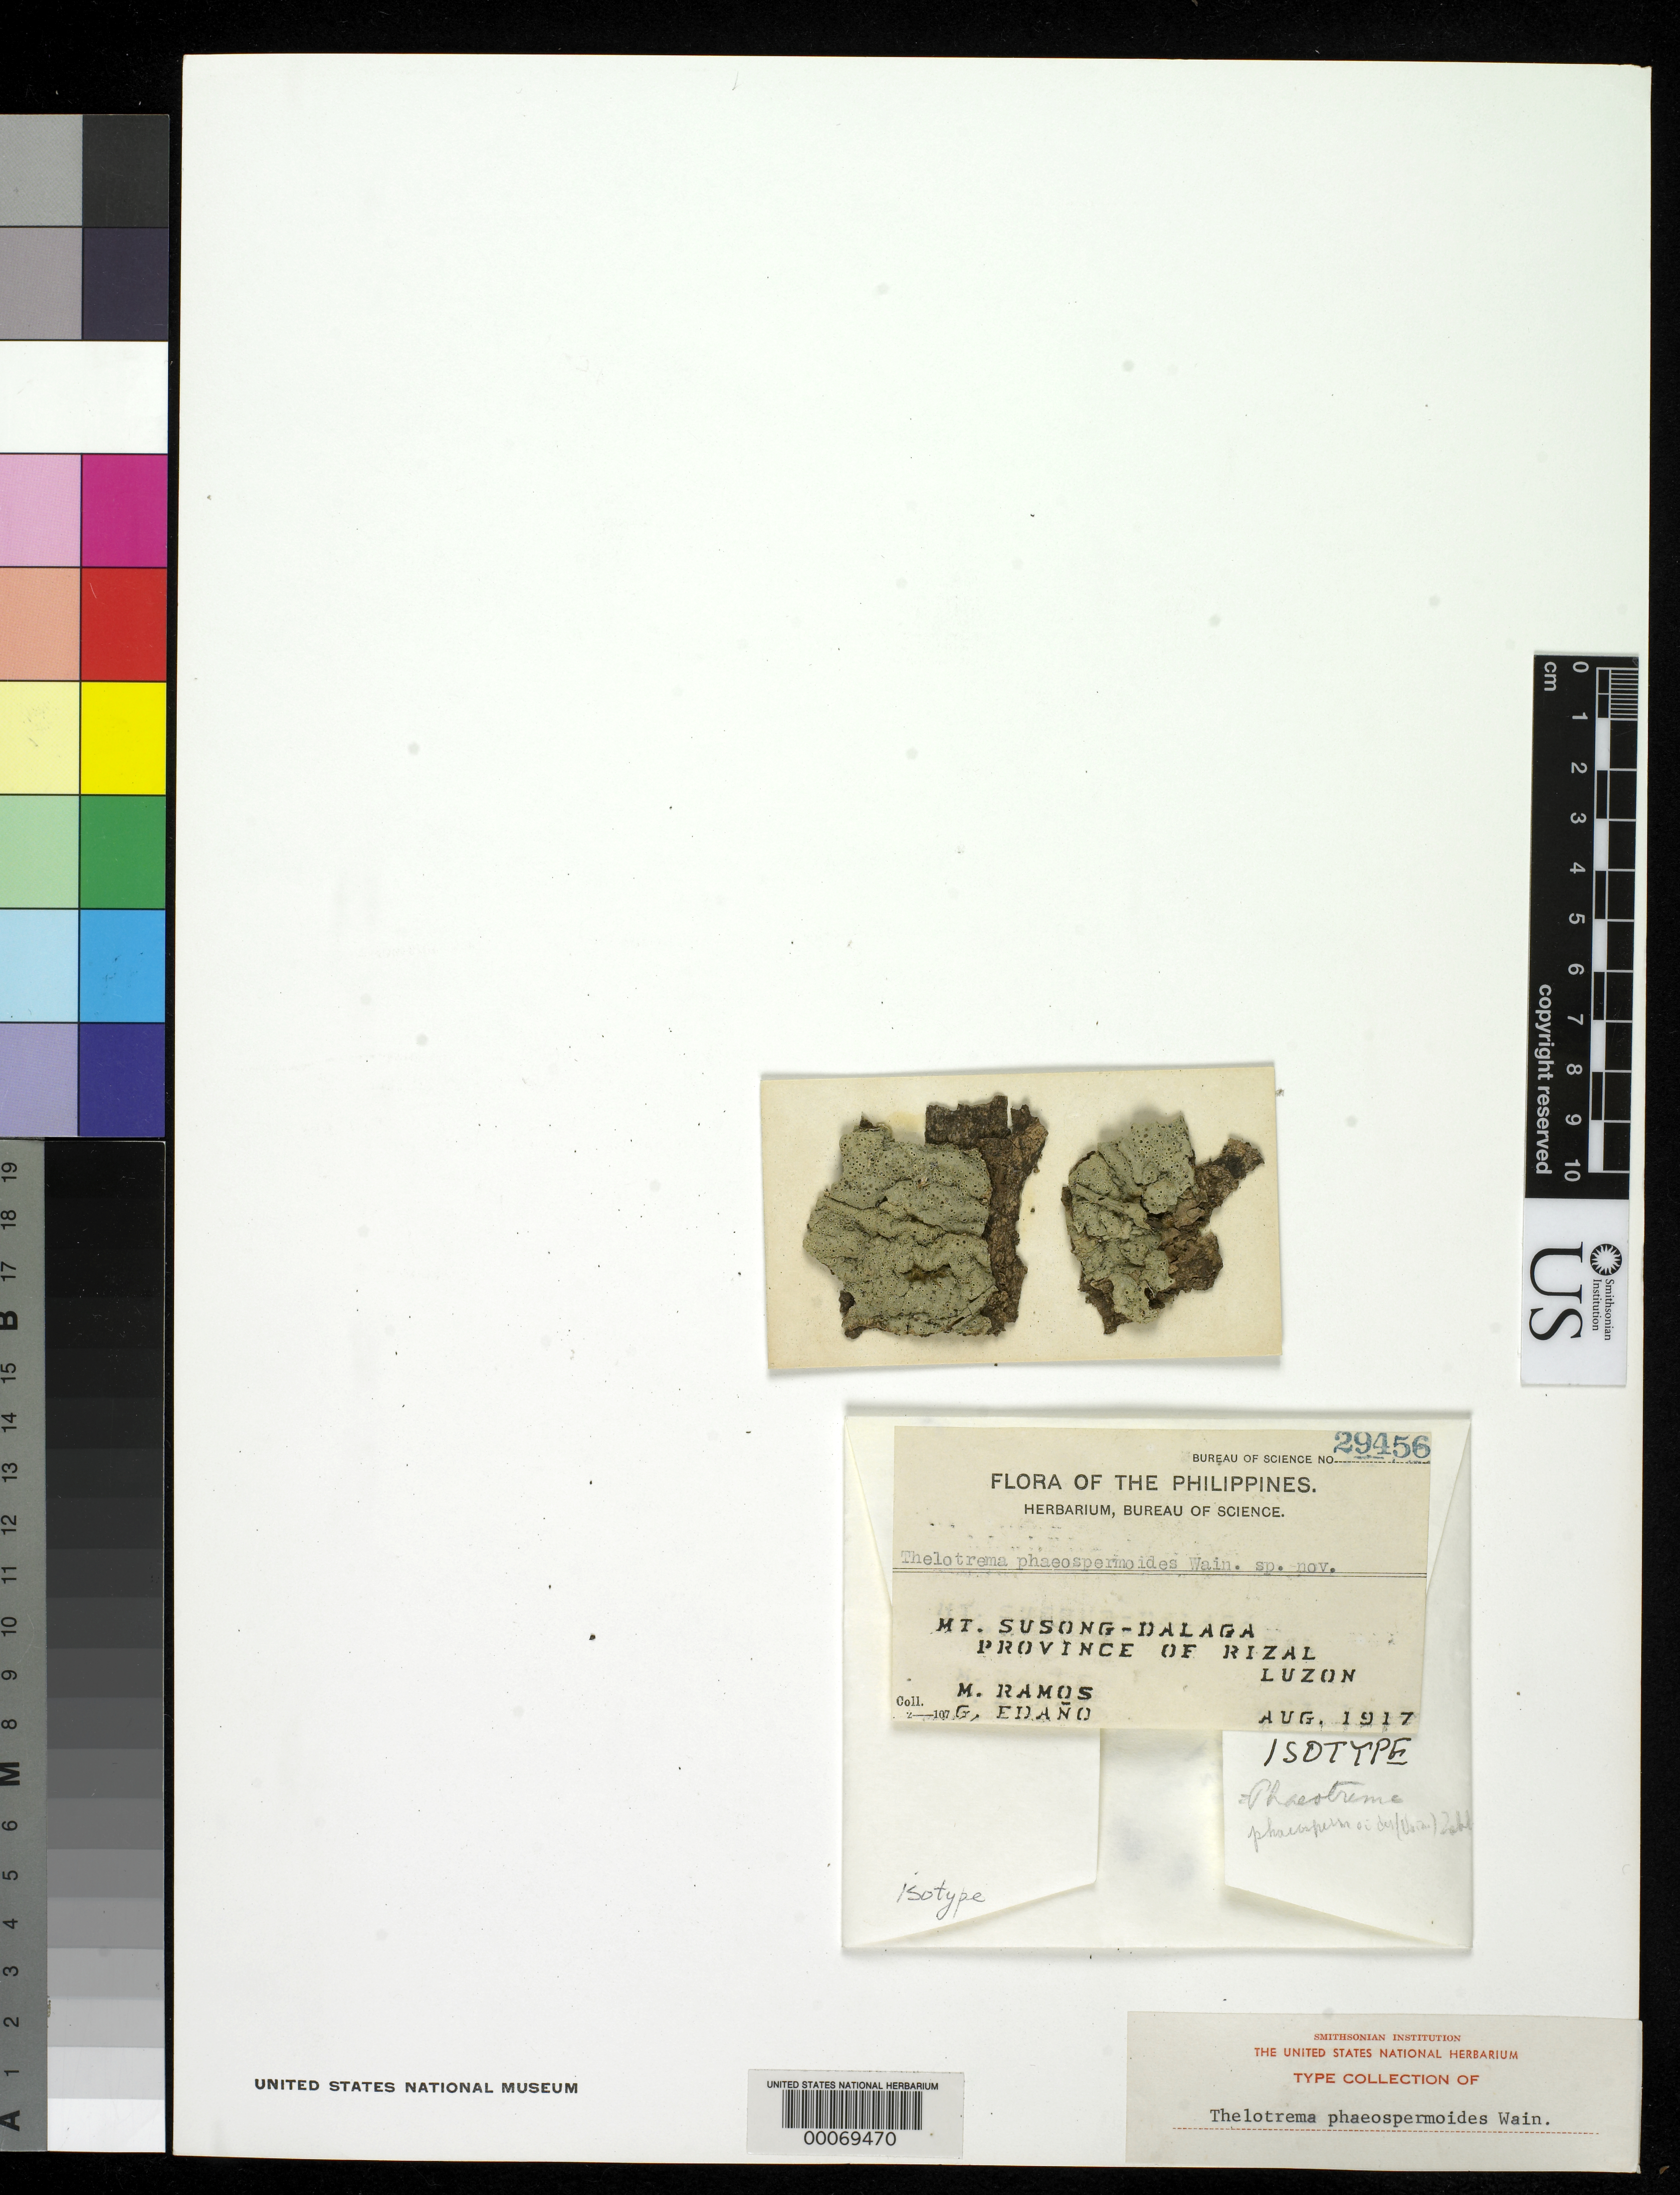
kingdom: Fungi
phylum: Ascomycota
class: Lecanoromycetes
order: Ostropales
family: Graphidaceae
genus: Thelotrema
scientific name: Thelotrema phaeospermoides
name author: Vain.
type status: Isotype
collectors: M. Ramos & G. E. Edaño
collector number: Bur. Sci. 29456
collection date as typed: Aug 1917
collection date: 1917-08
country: Philippines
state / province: Calabarzon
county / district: Rizal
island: Luzon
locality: Mt. Susong-Dalaga.